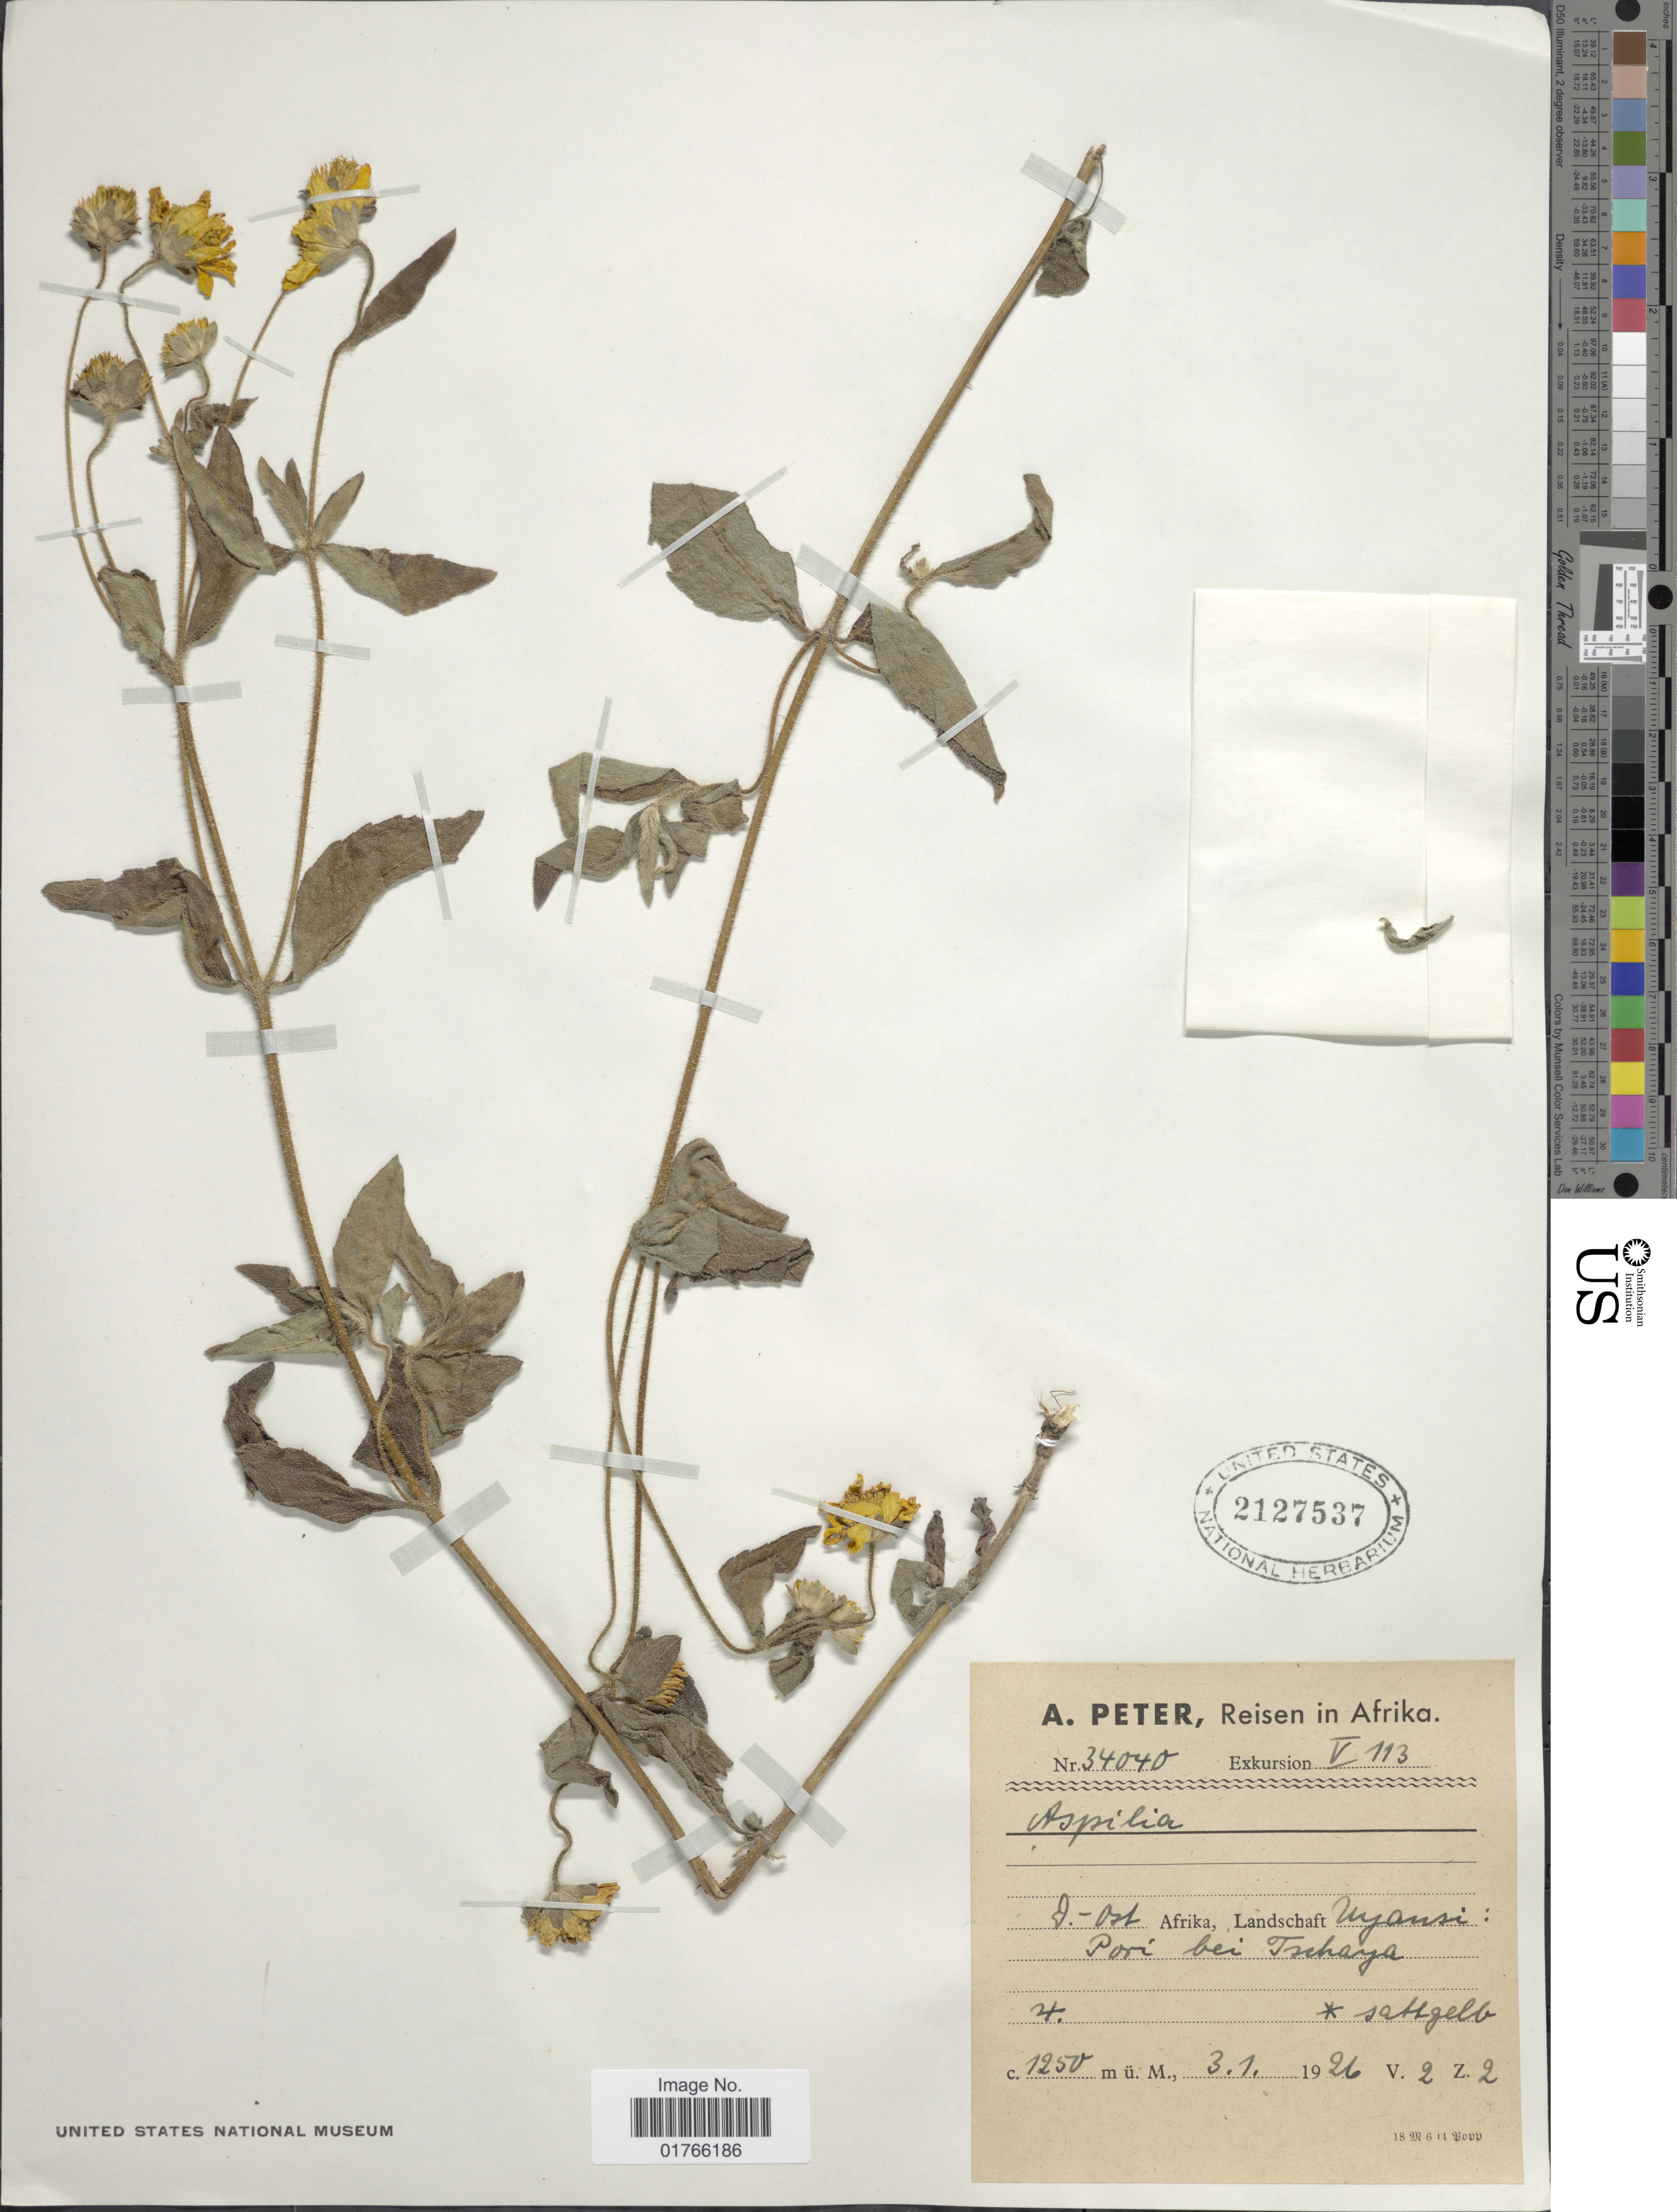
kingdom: Plantae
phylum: Tracheophyta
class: Magnoliopsida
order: Asterales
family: Asteraceae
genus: Aspilia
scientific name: Aspilia sp.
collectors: A. Peter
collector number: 34040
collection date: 1926-01-03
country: Tanzania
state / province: Singida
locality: D-Ost Afrika, Nyansi, Pori bei Tschaya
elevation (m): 1250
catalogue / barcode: US 2127537